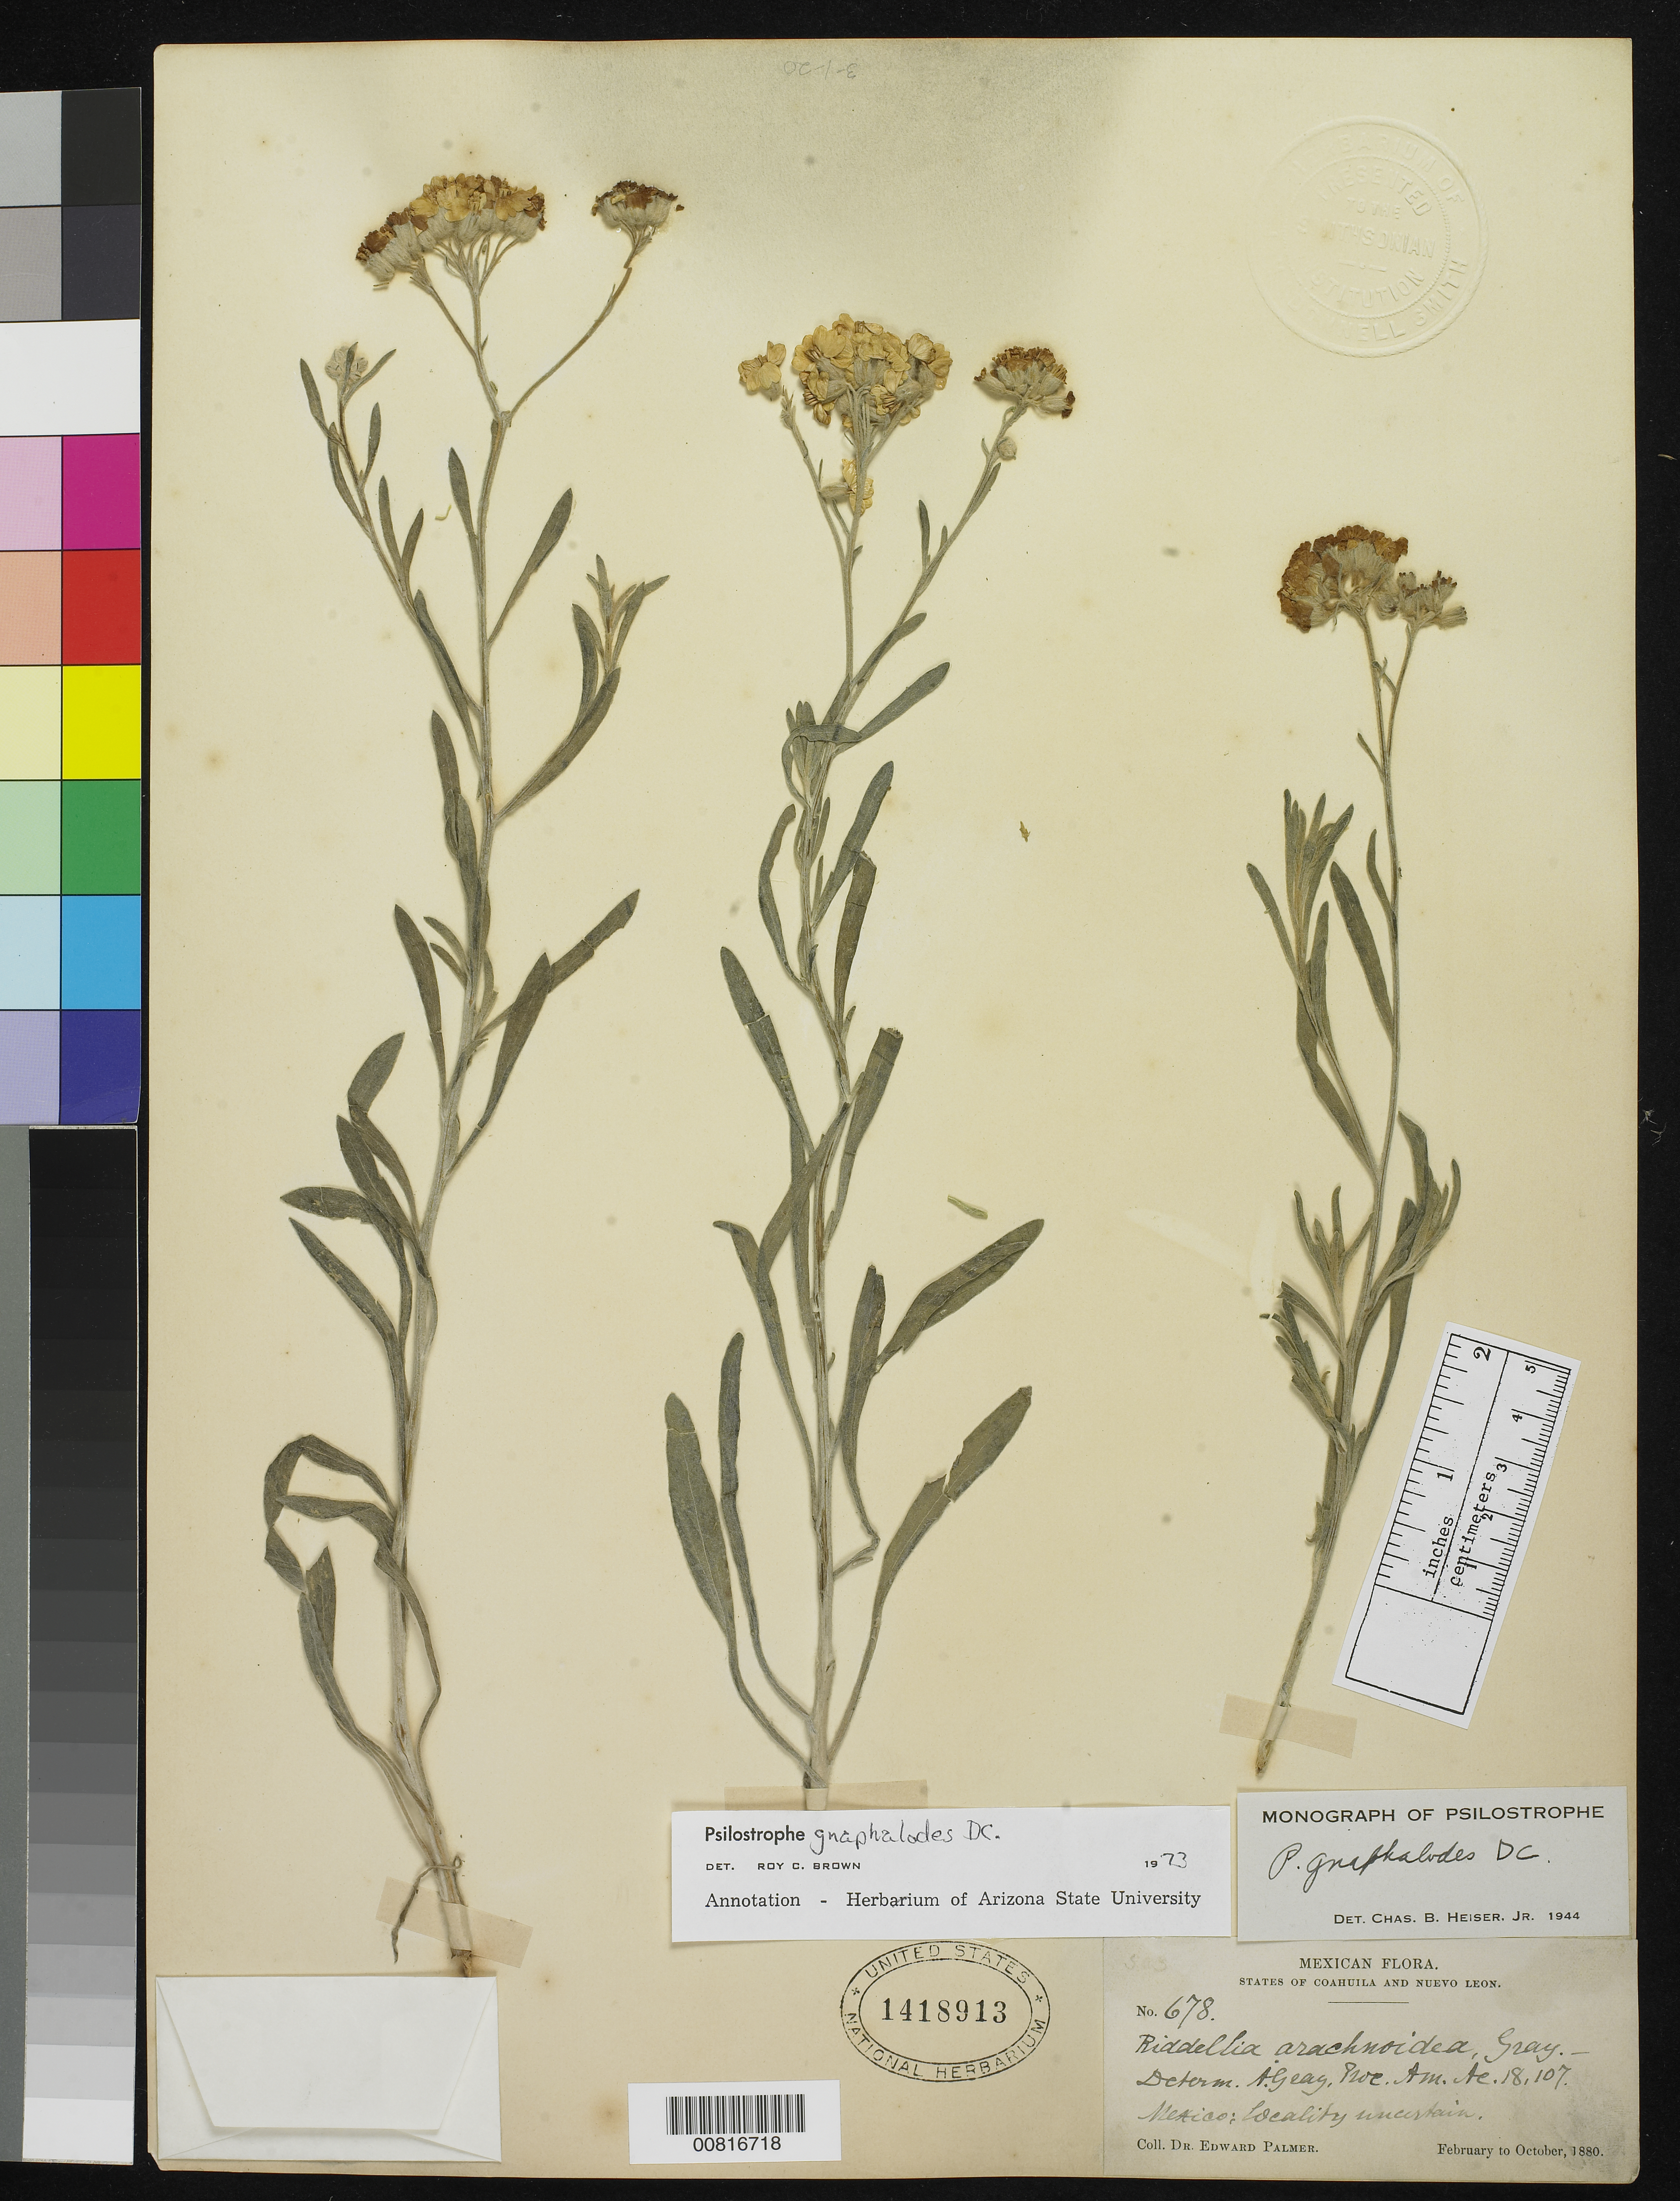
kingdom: Plantae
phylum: Tracheophyta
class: Magnoliopsida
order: Asterales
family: Asteraceae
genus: Psilostrophe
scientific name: Psilostrophe gnaphaloides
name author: DC.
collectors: E. Palmer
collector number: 678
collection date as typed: Feb 1880 to -- Oct 1880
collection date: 1880-02/1880-10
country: Mexico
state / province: Coahuila / Nuevo León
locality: States of Coahuila and Nuevo León.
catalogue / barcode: US 1418913